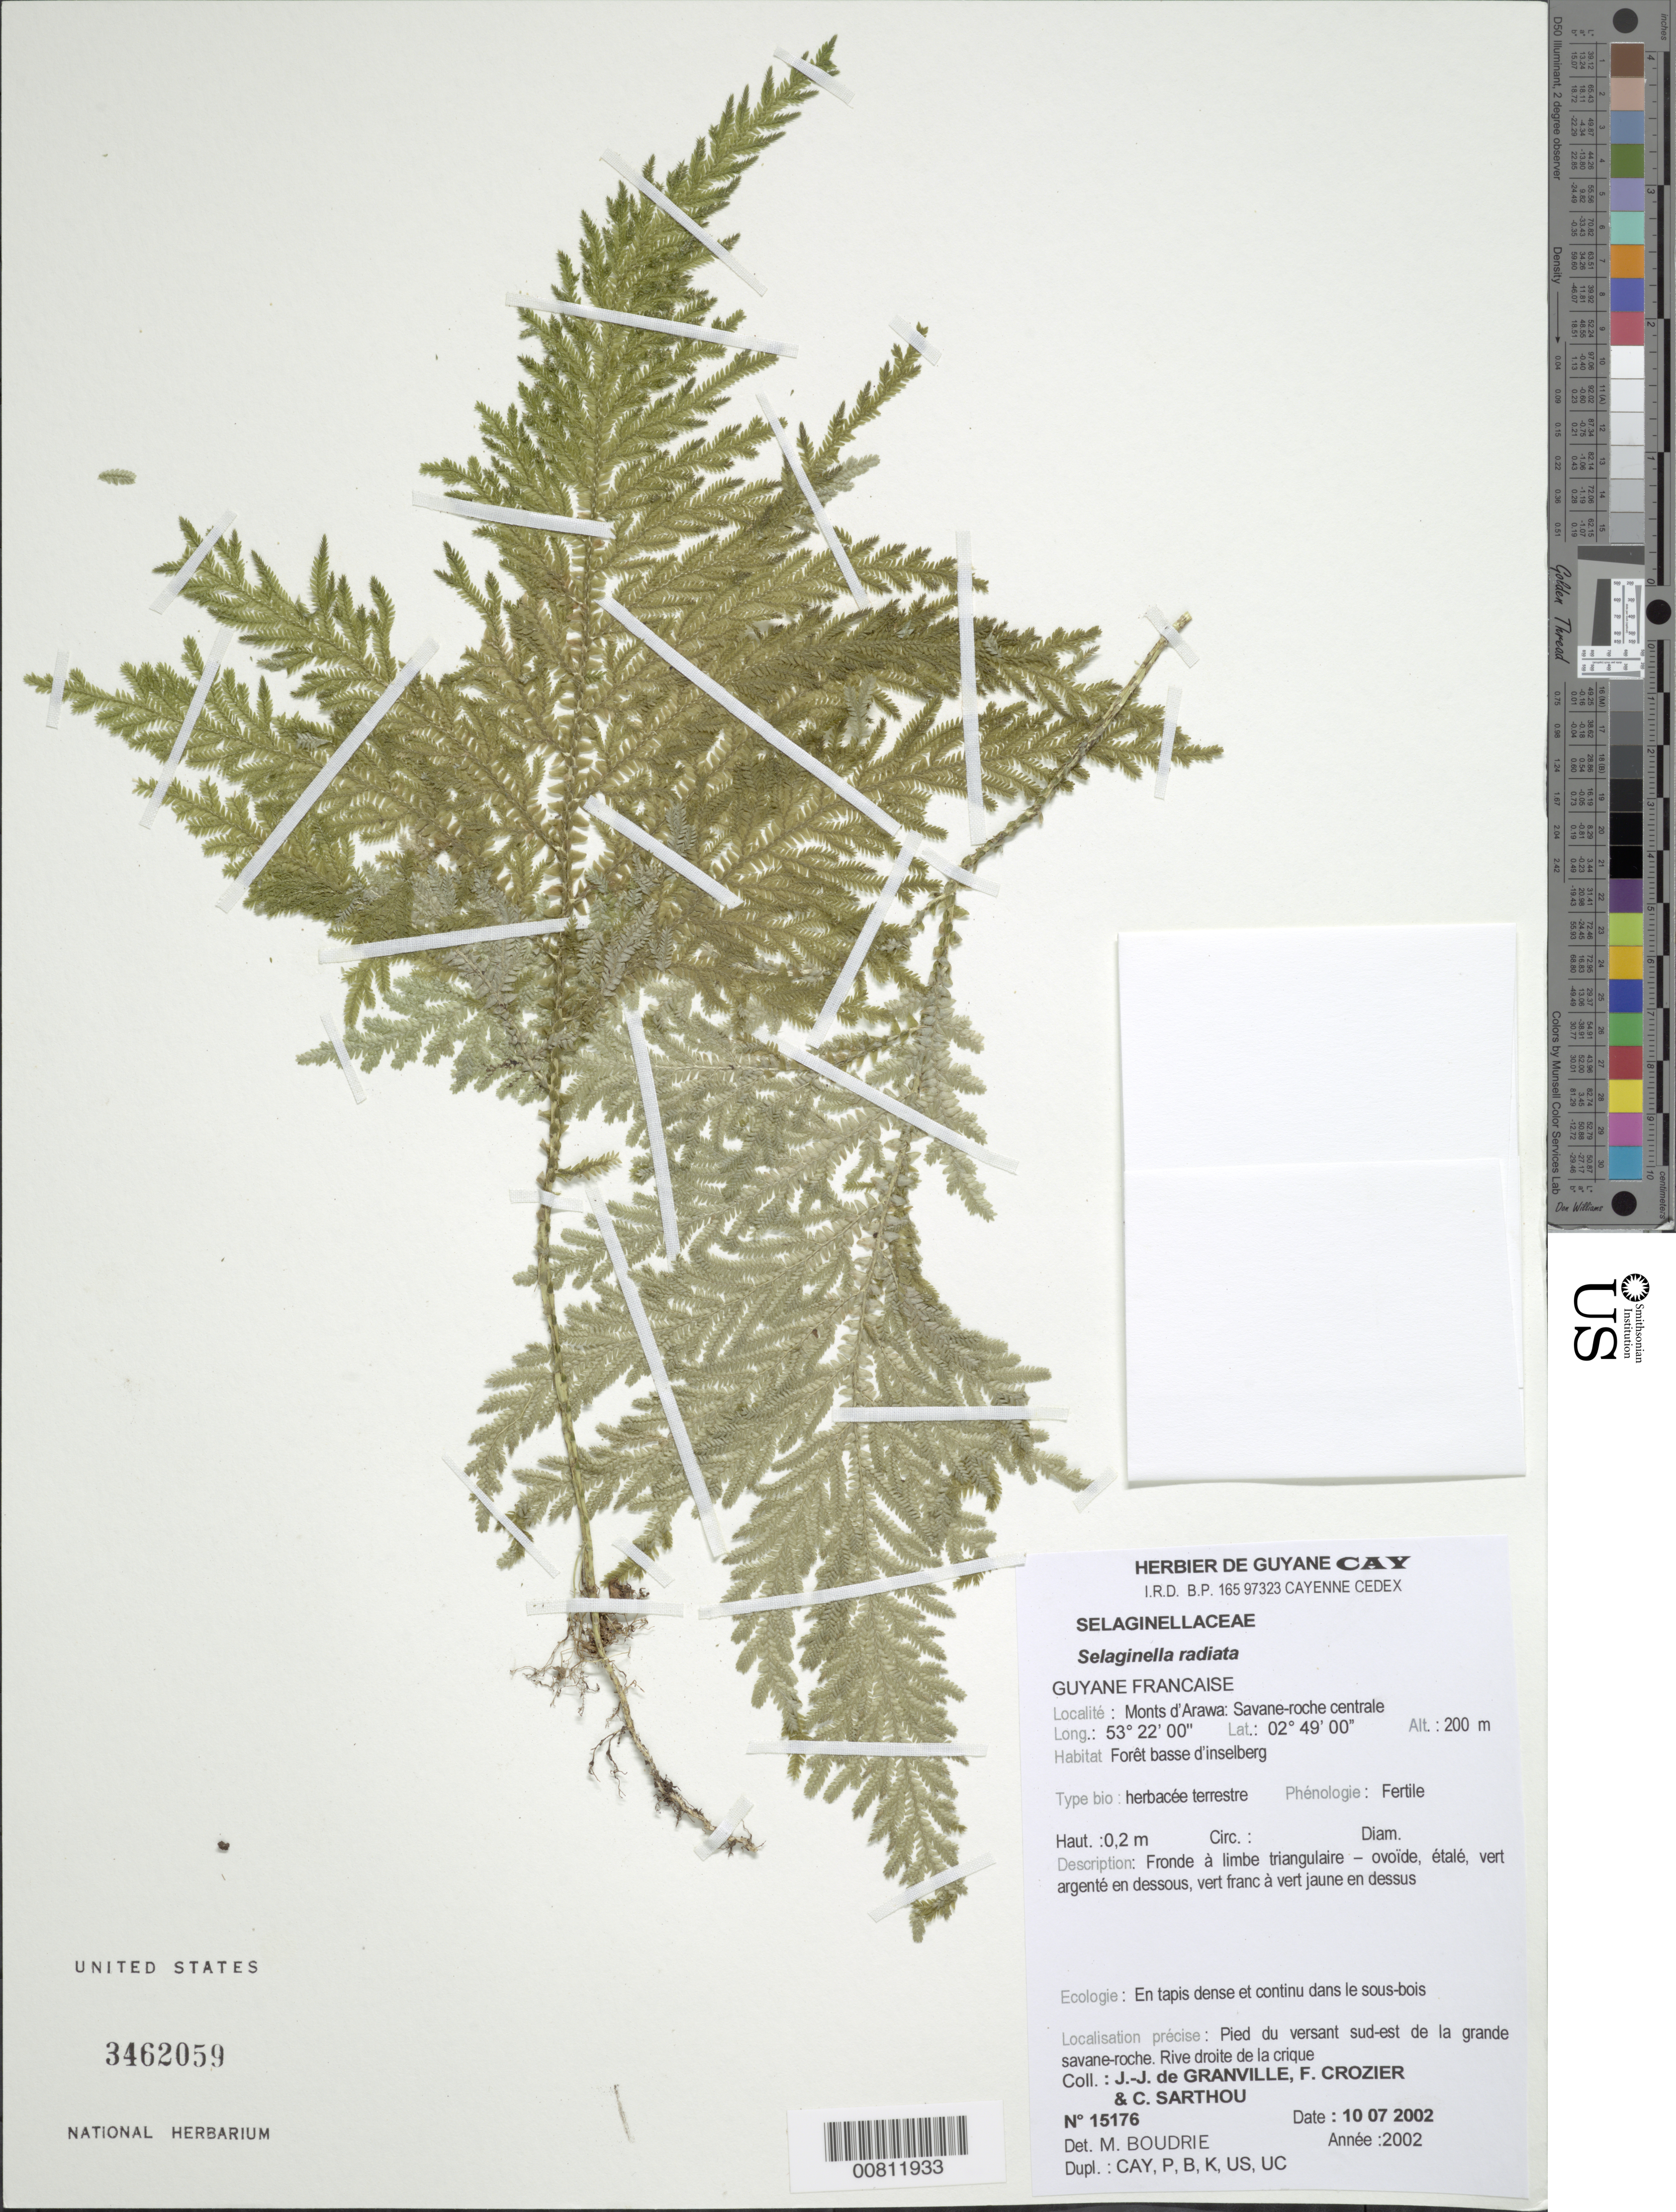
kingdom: Plantae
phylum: Tracheophyta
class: Lycopodiopsida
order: Selaginellales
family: Selaginellaceae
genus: Selaginella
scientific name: Selaginella radiata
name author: (Aubl.) Spring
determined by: Boudrie, M.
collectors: J.-J. de Granville, F. Crozier & C. Sarthou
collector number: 15176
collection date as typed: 10-Jul-02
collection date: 2002-07-10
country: French Guiana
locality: Monts d'Arawa, zone de la savane-roche centrale, pied du versant sud-est de la grande savane-roche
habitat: Forêt basse sur inselberg. En tapis dense et continu dans le sous-bois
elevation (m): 200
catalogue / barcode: US 3462059